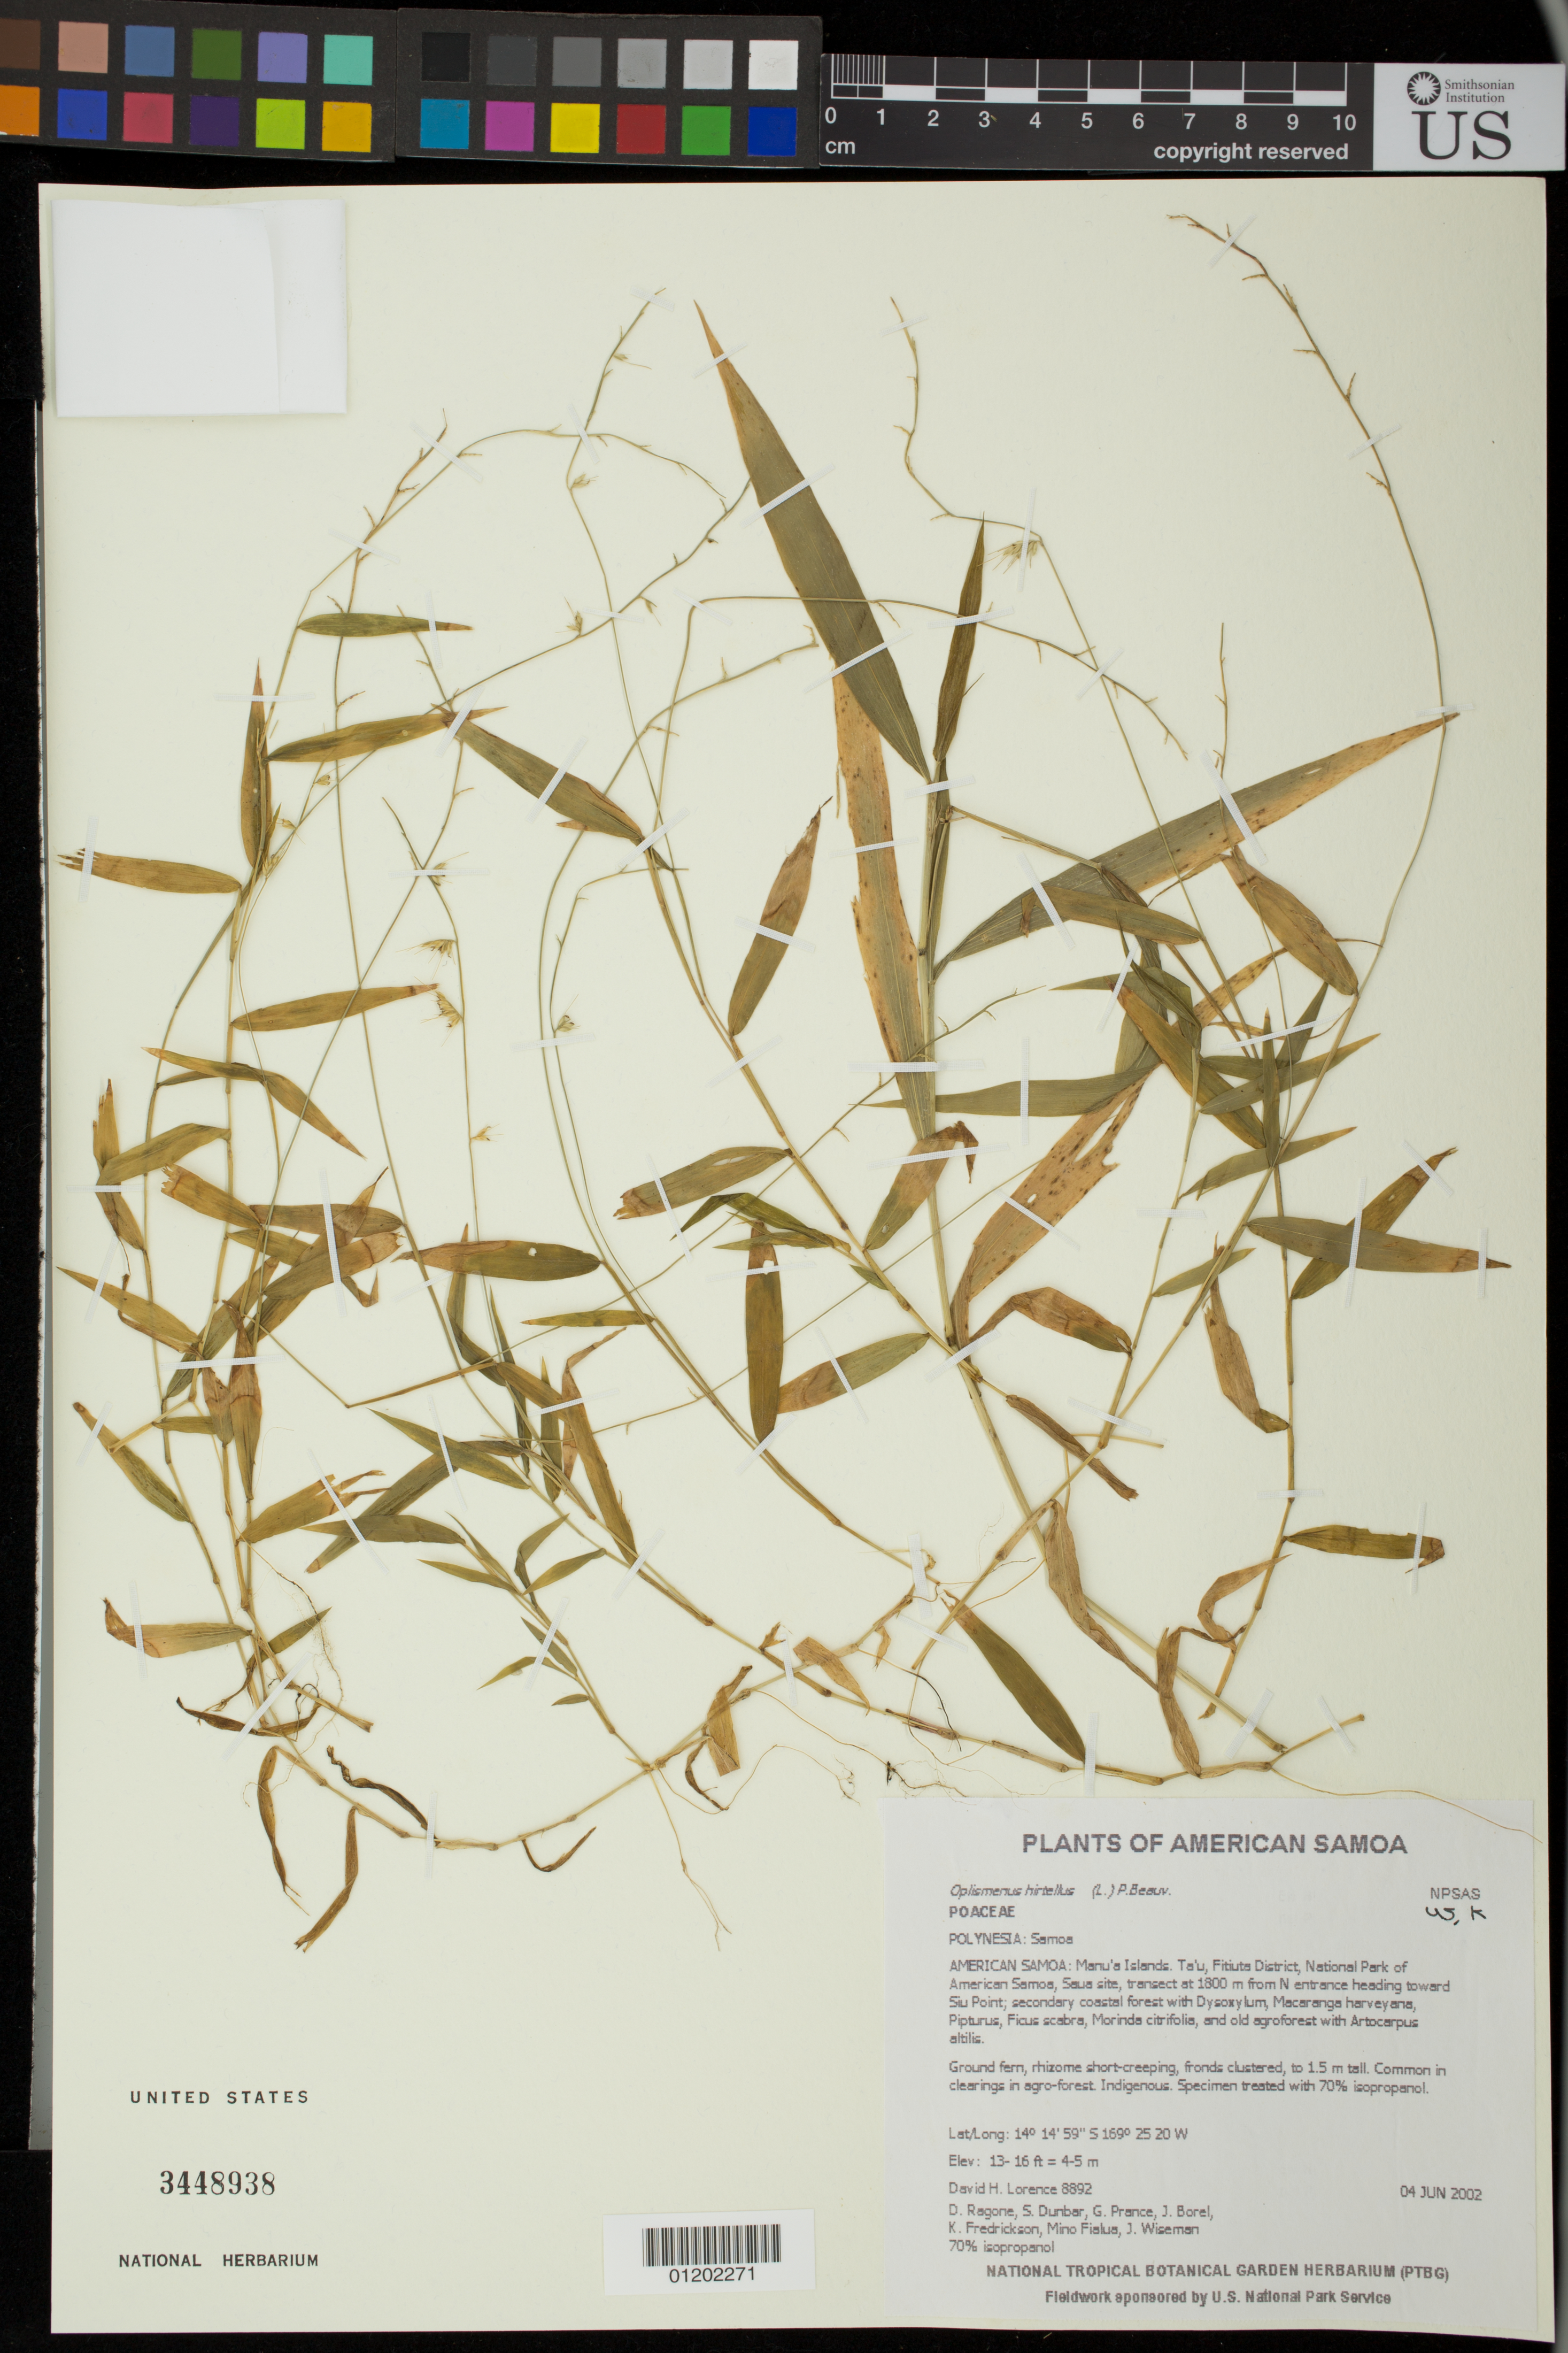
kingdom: Plantae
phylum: Tracheophyta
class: Liliopsida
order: Poales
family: Poaceae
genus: Oplismenus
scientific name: Oplismenus hirtellus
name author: (L.) P. Beauv.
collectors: D. Lorence, D. Ragone, S. Dunbar, G. T. Prance, J. Borel, K. Fredrickson & J. Wiseman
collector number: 8892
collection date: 2002-06-04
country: American Samoa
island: Ta'u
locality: Fituta District, National Park of American Samoa, Saus site, transect at 1800 m from N entrance heading toward Siu Point.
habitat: Clearings in agro-forest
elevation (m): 4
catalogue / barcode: US 3448938